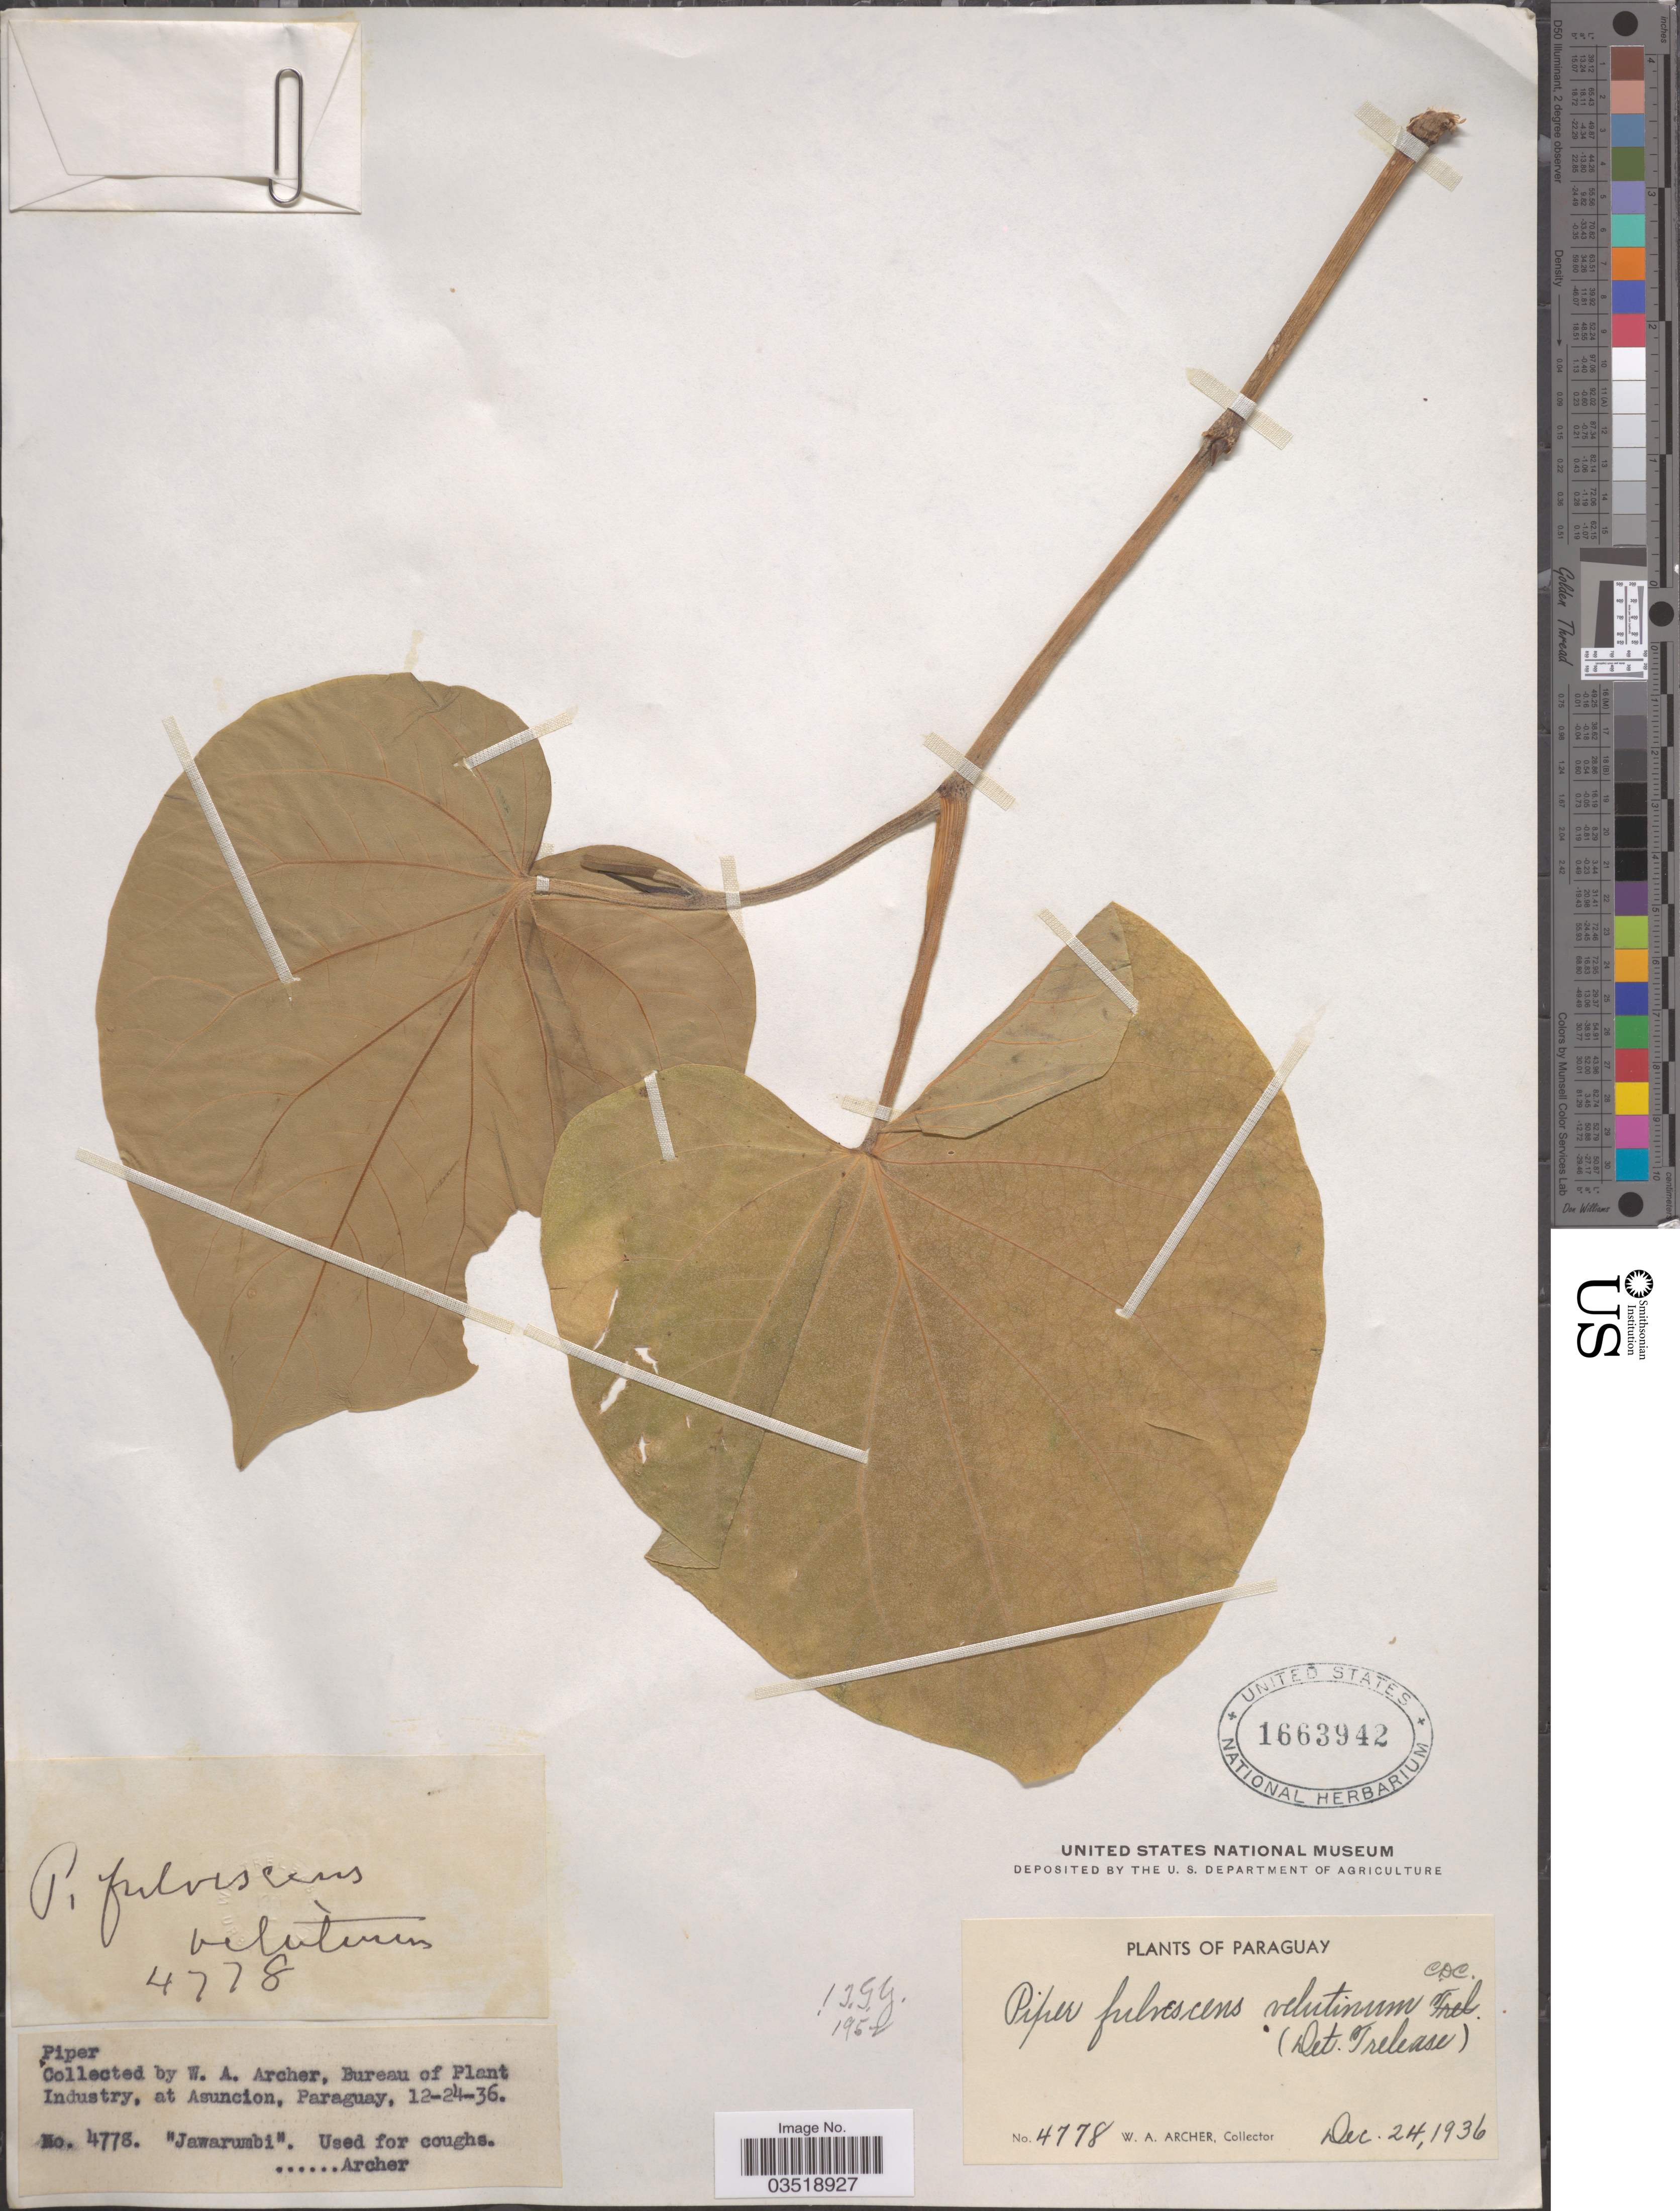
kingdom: Plantae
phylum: Tracheophyta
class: Magnoliopsida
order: Piperales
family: Piperaceae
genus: Piper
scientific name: Piper regnellii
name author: (Miq.) C. DC.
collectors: W. Archer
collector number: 4778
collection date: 1936-12-24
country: Paraguay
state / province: Asuncion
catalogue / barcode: US 1663942